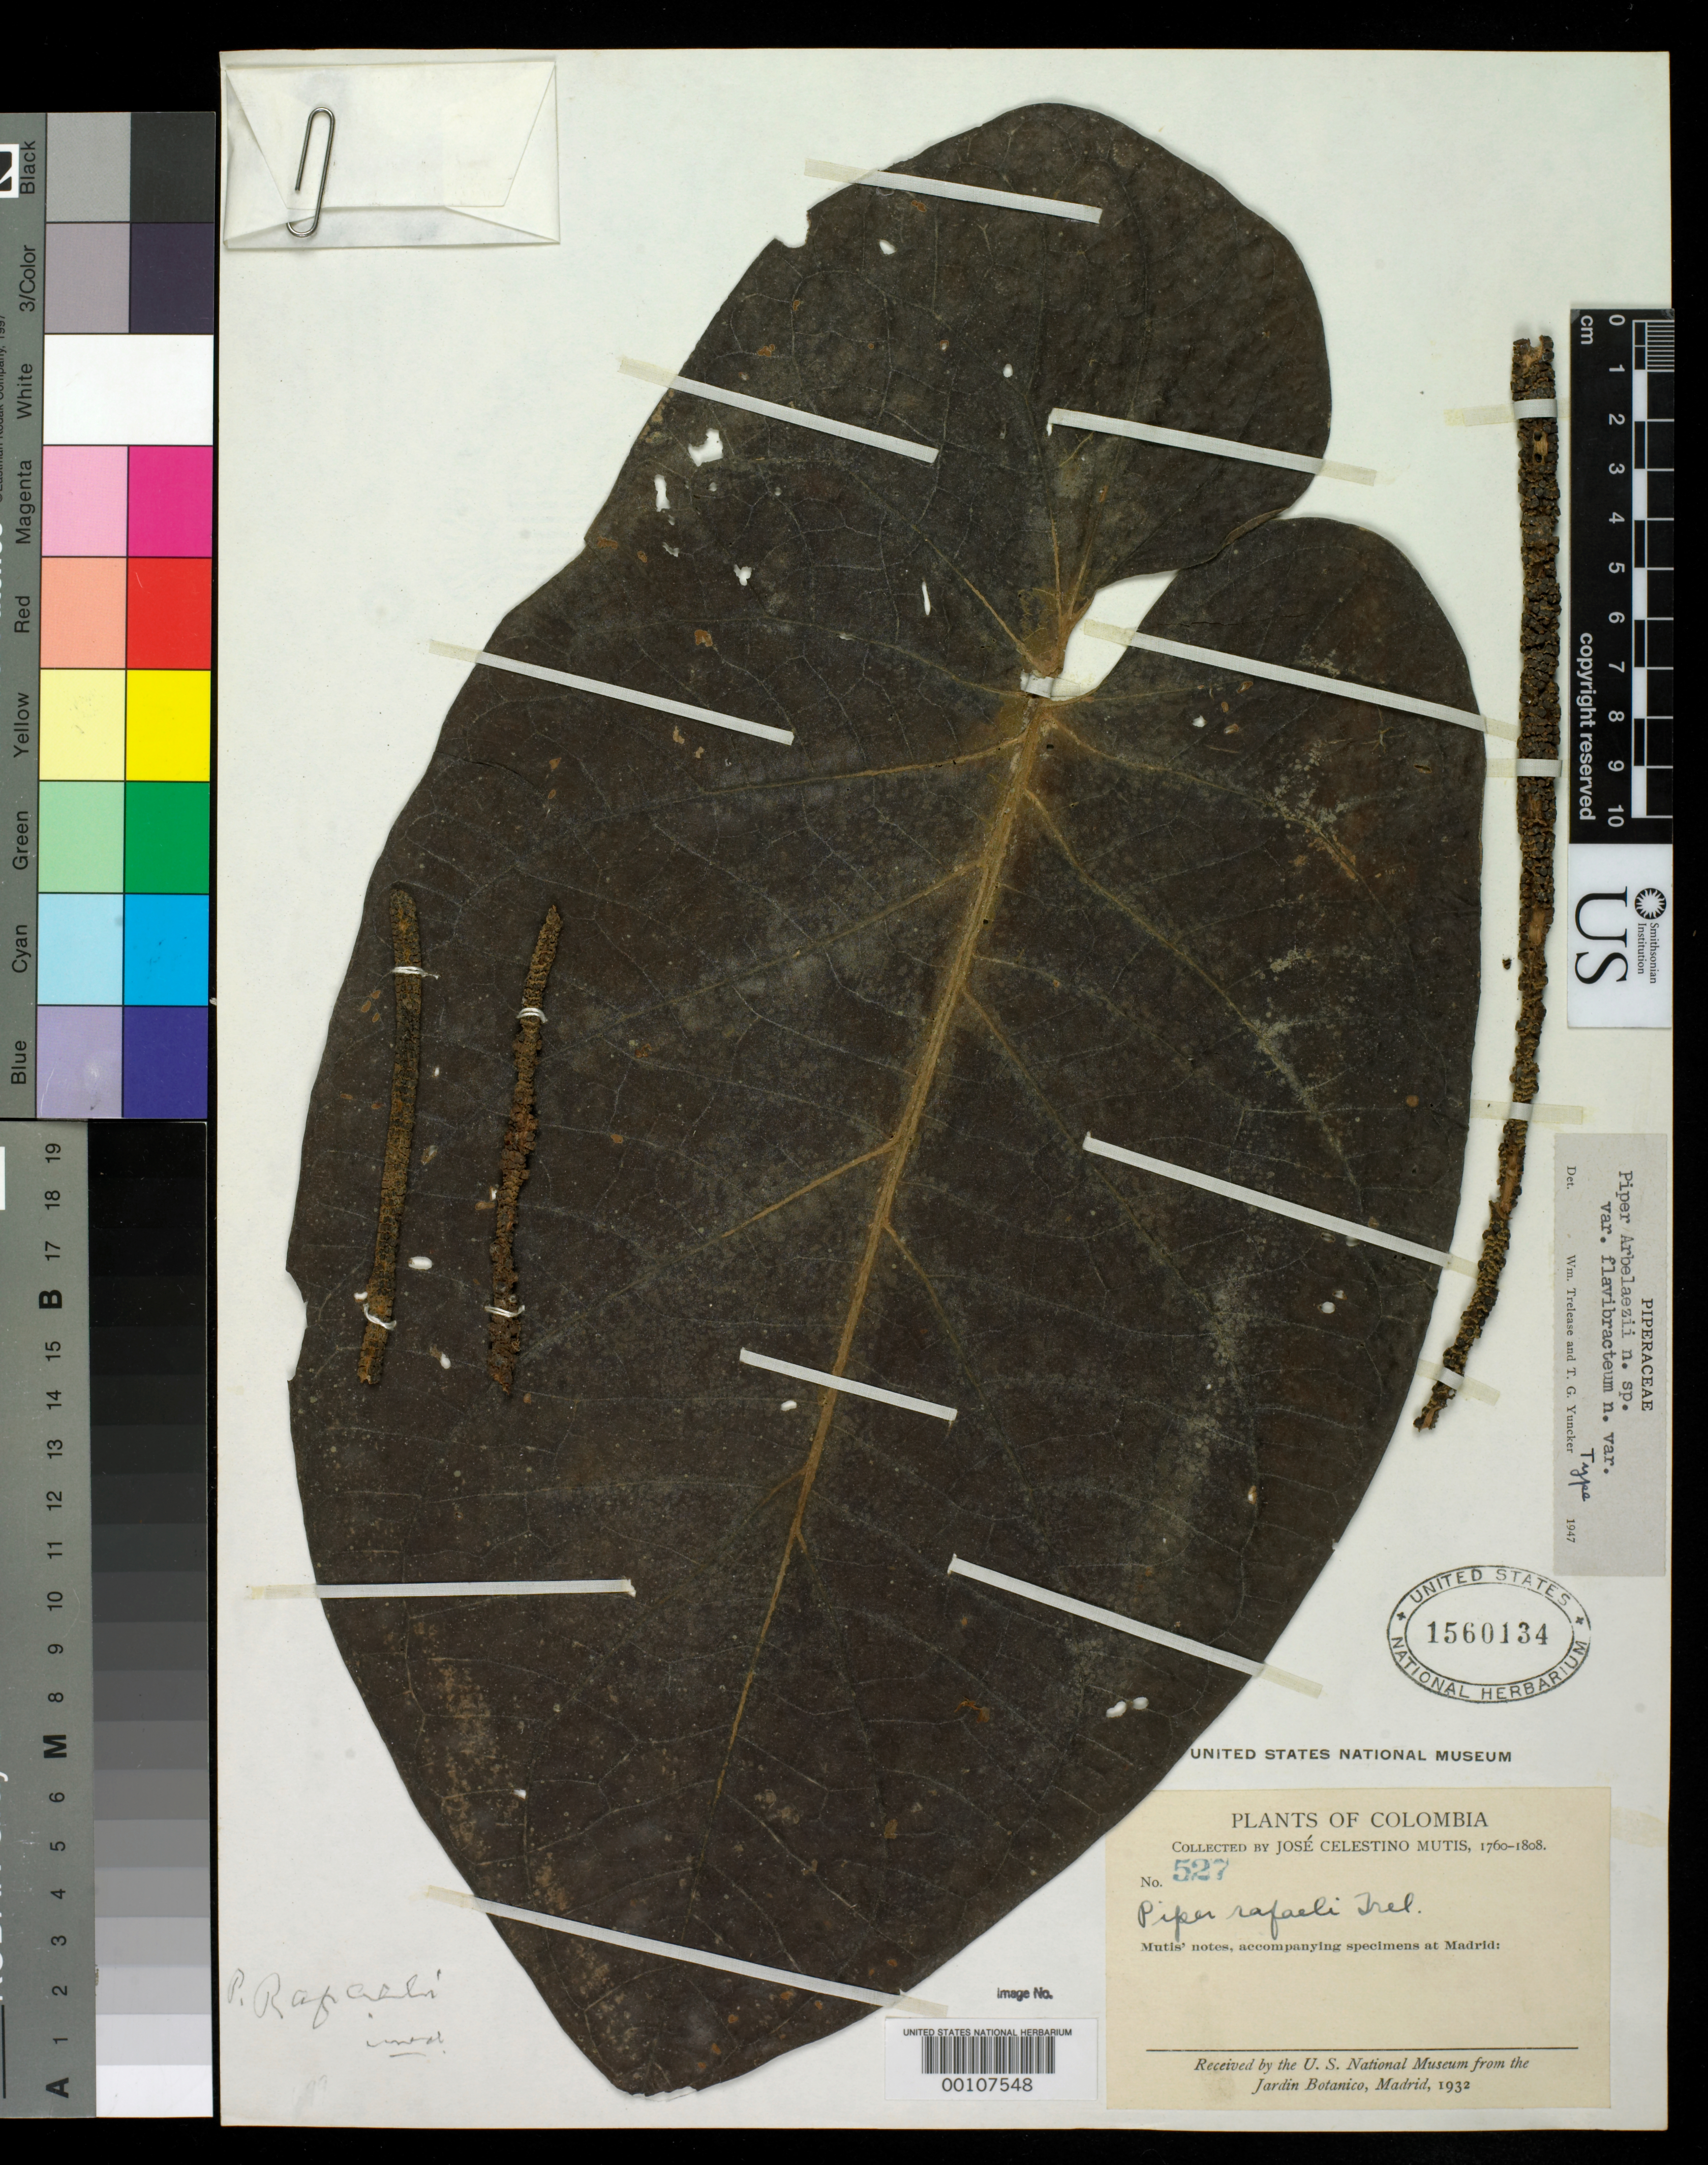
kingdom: Plantae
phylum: Tracheophyta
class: Magnoliopsida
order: Piperales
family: Piperaceae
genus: Piper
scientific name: Piper arbelaezii var. flavibracteum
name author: Trel. & Yunck.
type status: Holotype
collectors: J. C. B. Mutis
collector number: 527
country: Colombia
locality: Madrid.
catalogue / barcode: US 1560134